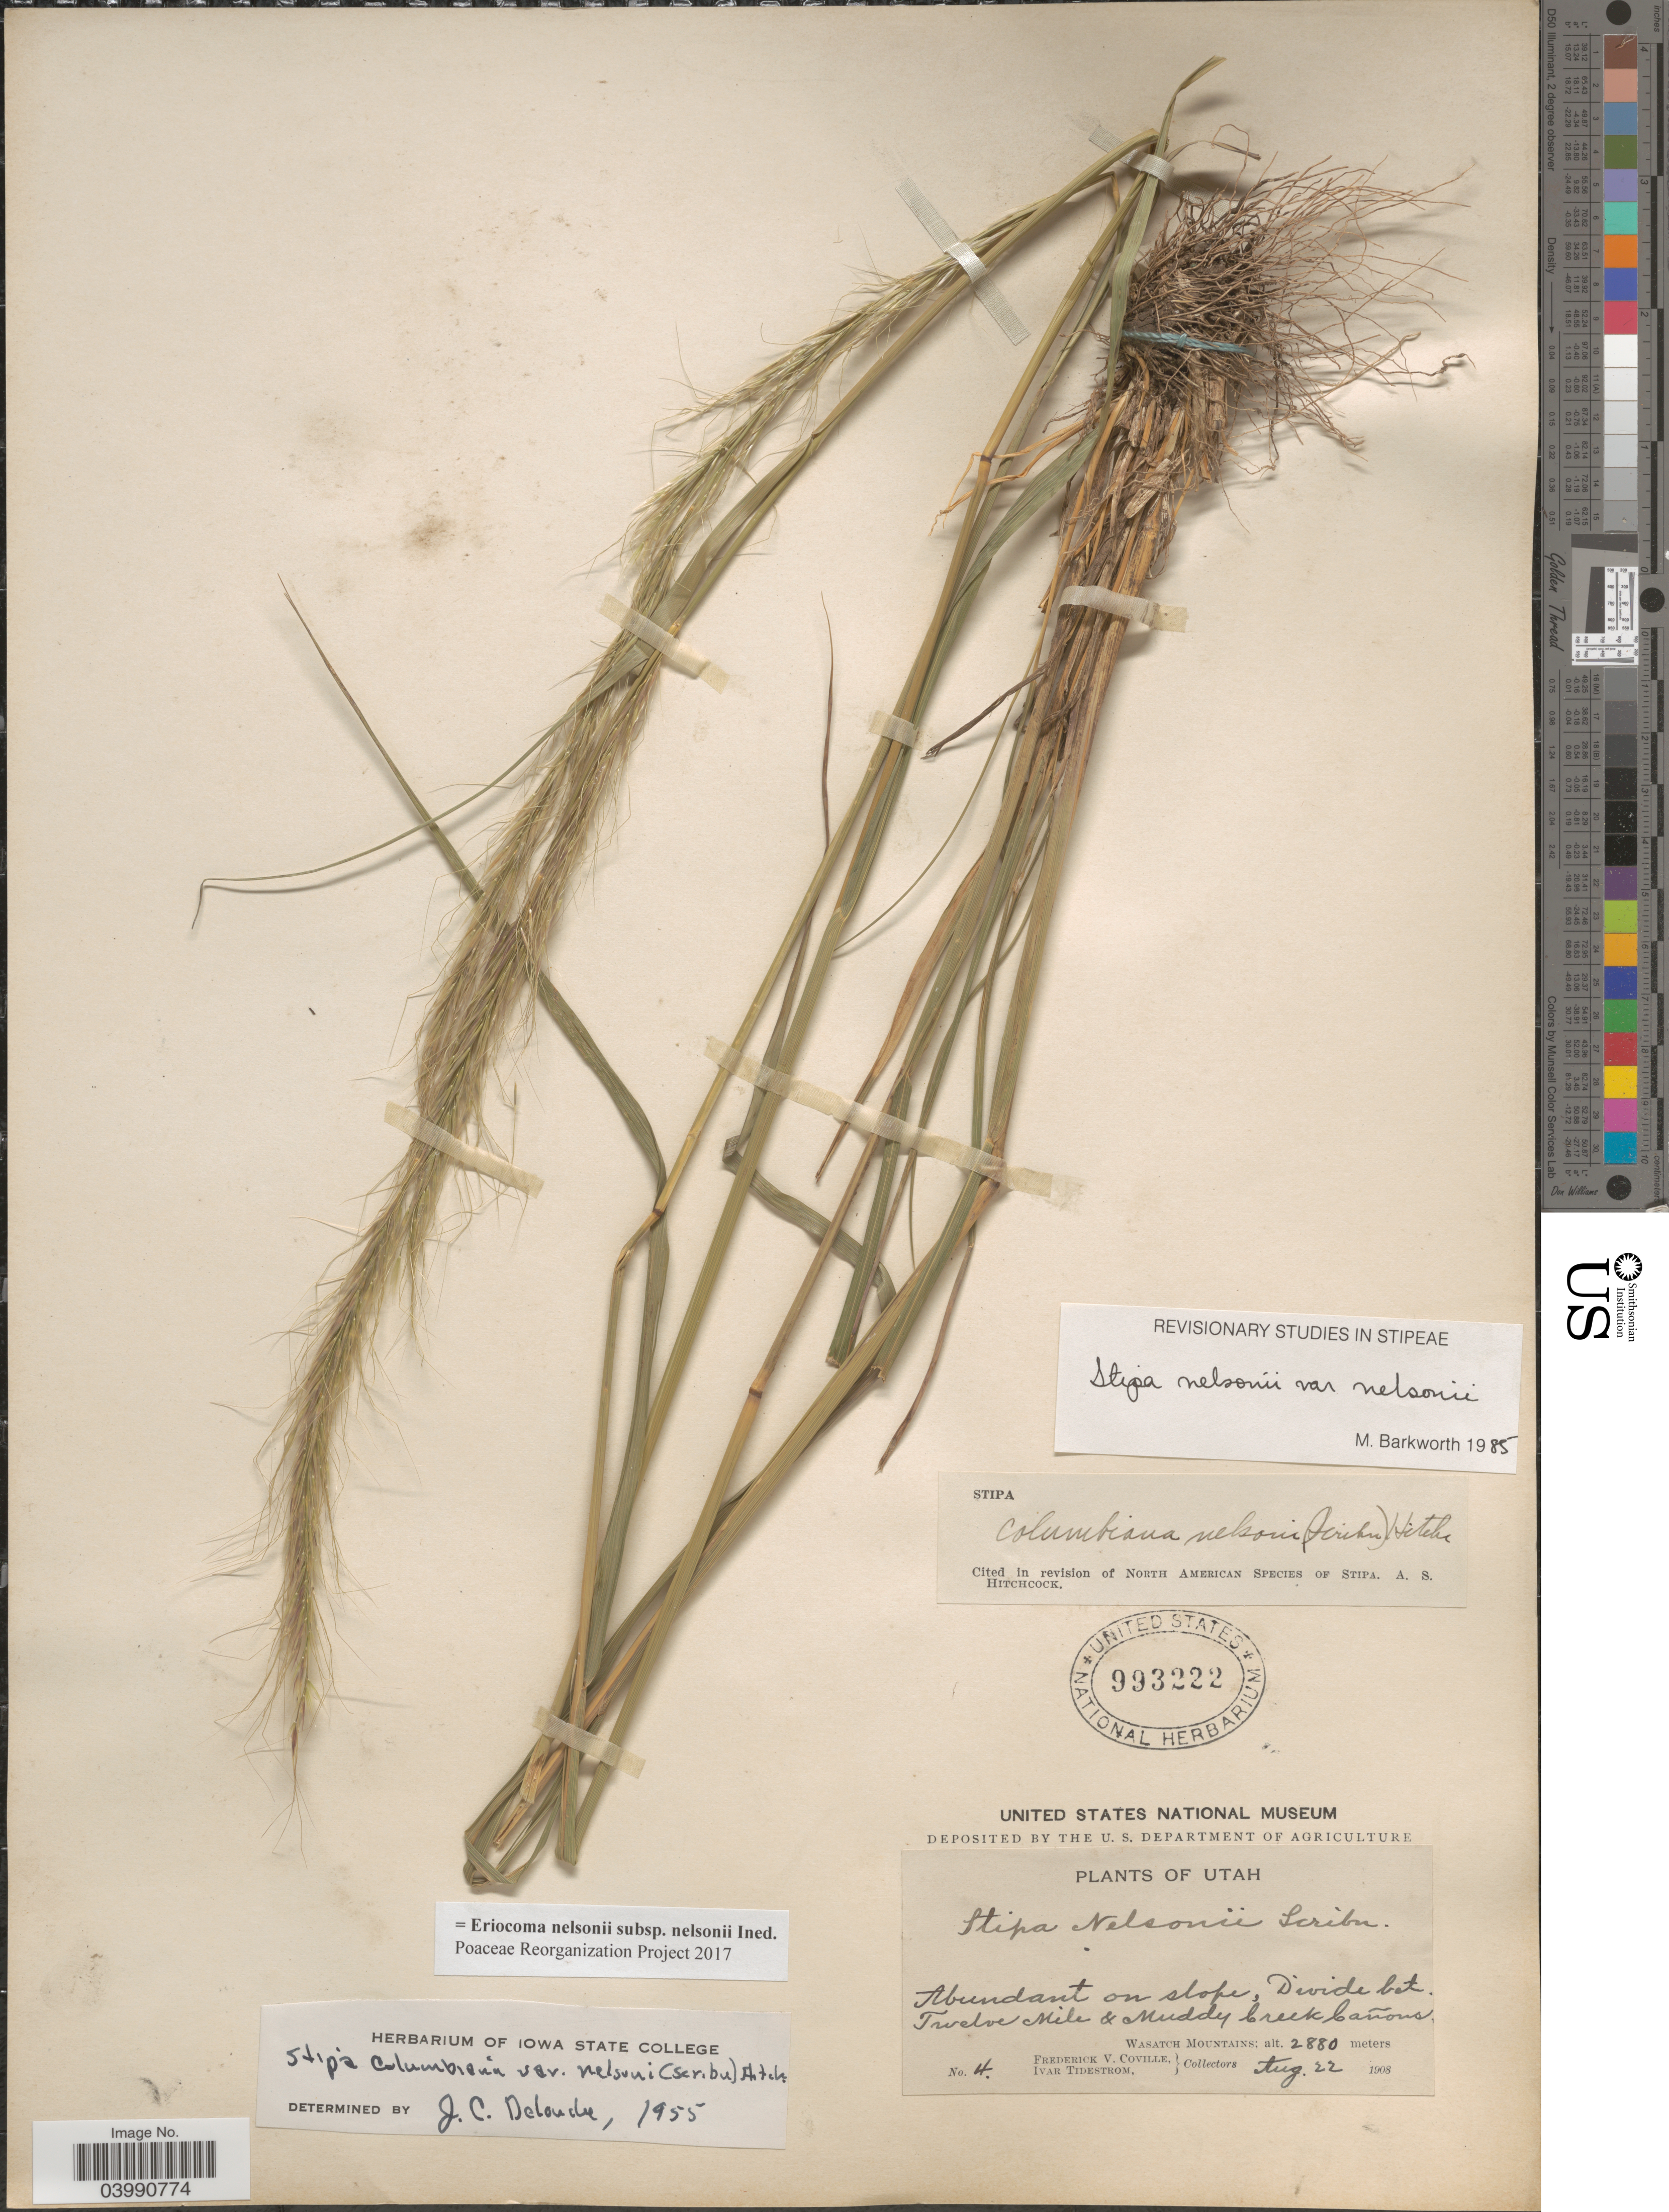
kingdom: Plantae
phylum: Tracheophyta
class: Liliopsida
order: Poales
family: Poaceae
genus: Eriocoma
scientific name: Eriocoma nelsonii subsp. nelsonii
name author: (Scribn.) Romasch.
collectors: F. V. Coville & I. F. Tidestrom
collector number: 4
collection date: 1908-08-22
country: United States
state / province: Utah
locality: Divide bet. Twelve Mile & Muddy Creek Cañons. Wasatch Mountains.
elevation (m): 2880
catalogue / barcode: US 993222